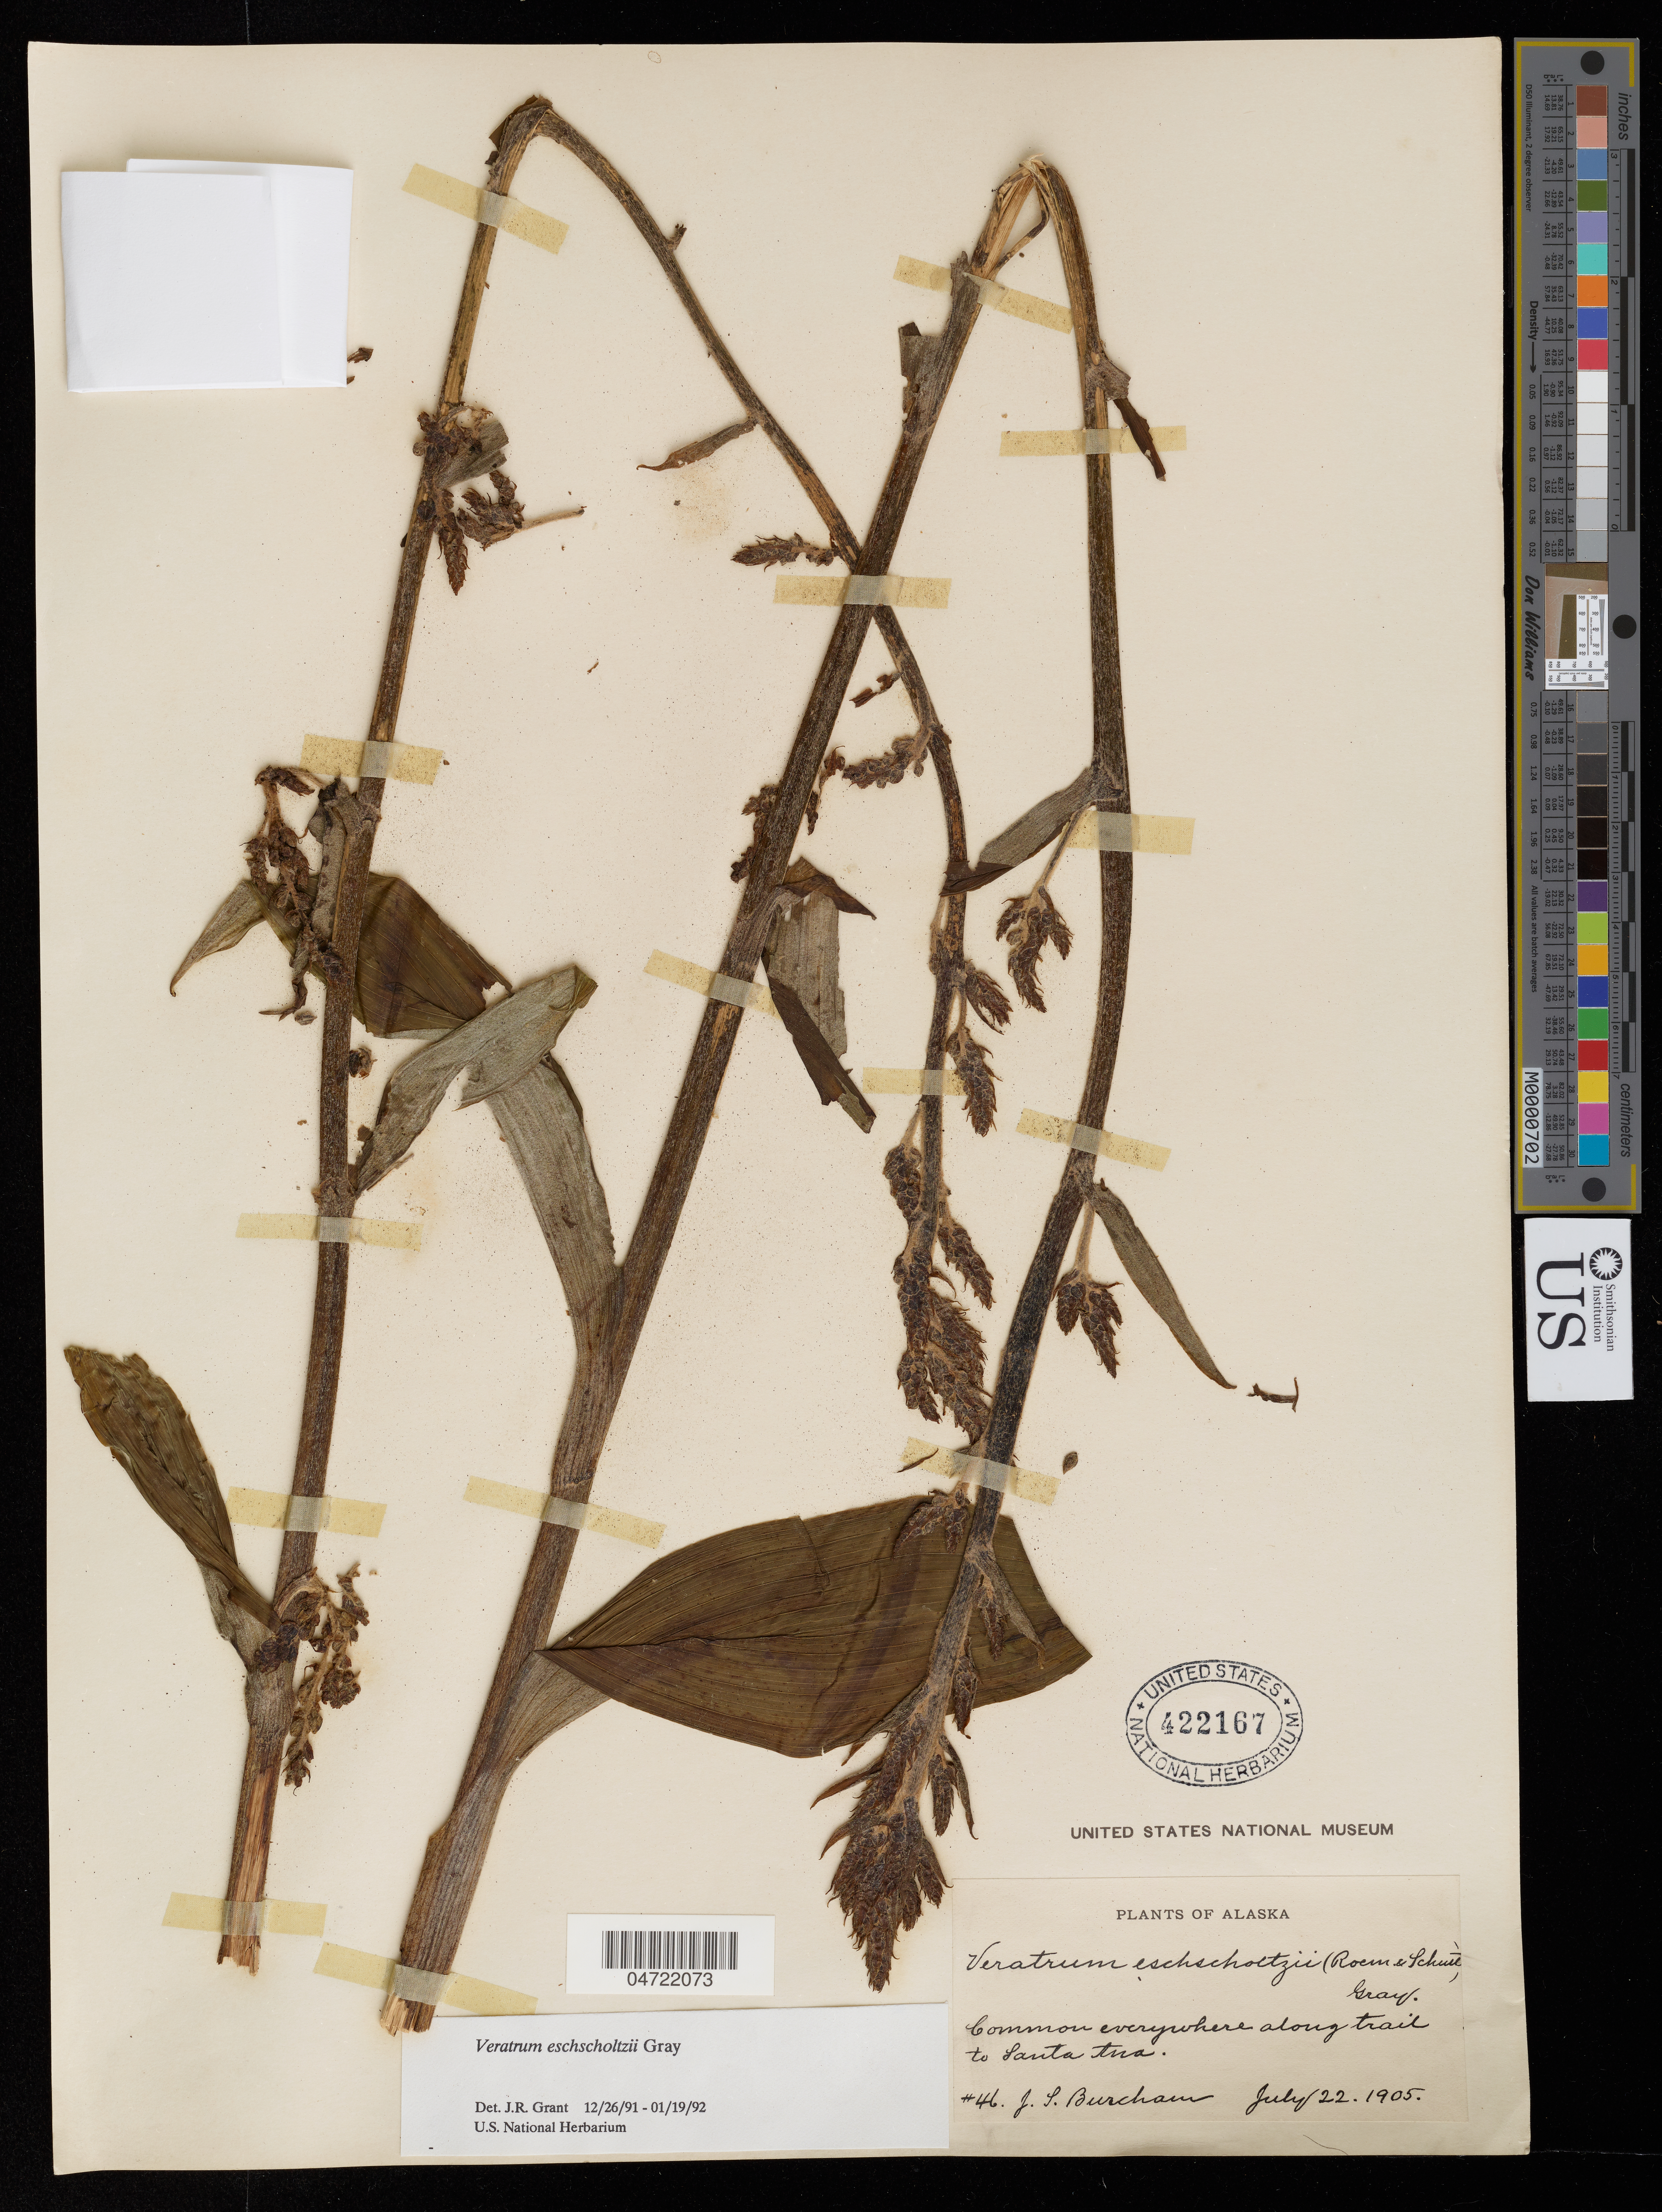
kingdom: Plantae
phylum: Tracheophyta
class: Liliopsida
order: Liliales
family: Melanthiaceae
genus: Veratrum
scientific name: Veratrum eschscholtzii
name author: A. Gray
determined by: Grant, J. R., (SWITZERLAND)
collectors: J. Burcham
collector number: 46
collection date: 1905-07-22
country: United States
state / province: Alaska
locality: Common along trail to Santa Ana.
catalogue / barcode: US 422167